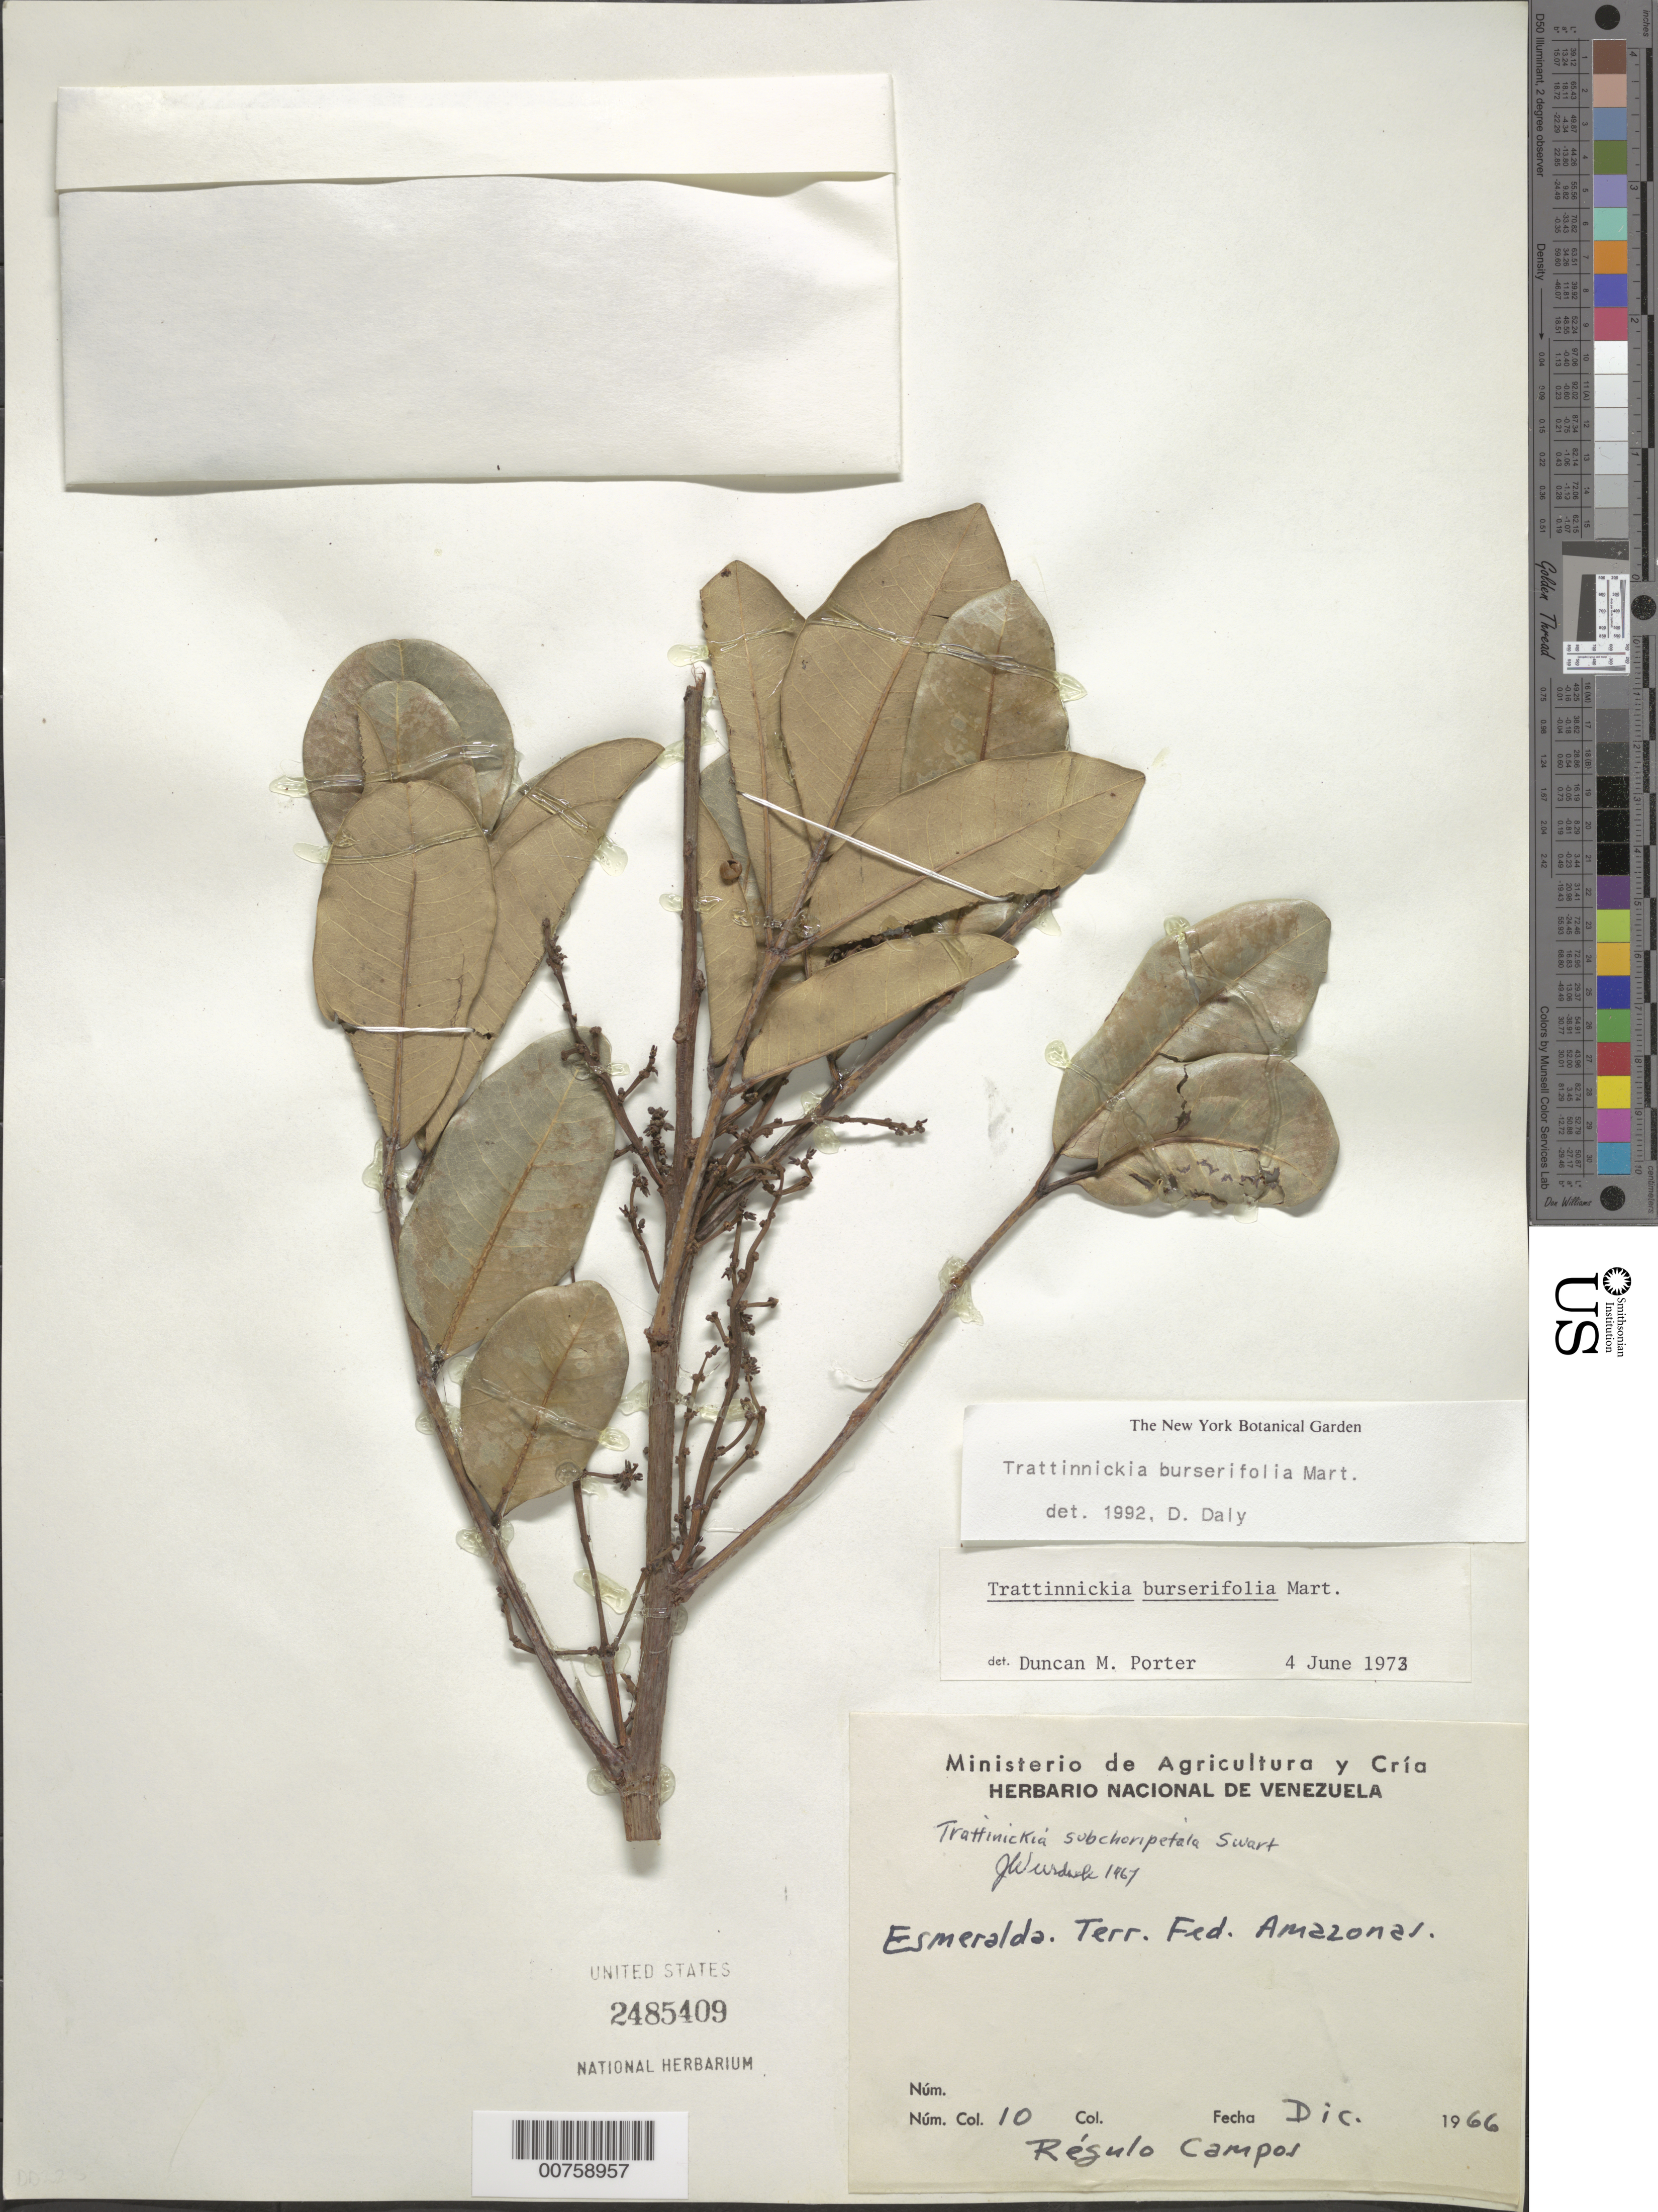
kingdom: Plantae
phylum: Tracheophyta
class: Magnoliopsida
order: Sapindales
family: Burseraceae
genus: Trattinnickia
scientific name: Trattinnickia burserifolia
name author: Mart.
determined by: Daly, D. C.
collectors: R. Campos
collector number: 10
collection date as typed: Dec-66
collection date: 1966-12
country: Venezuela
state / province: Amazonas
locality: Esmeralda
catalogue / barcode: US 2485409